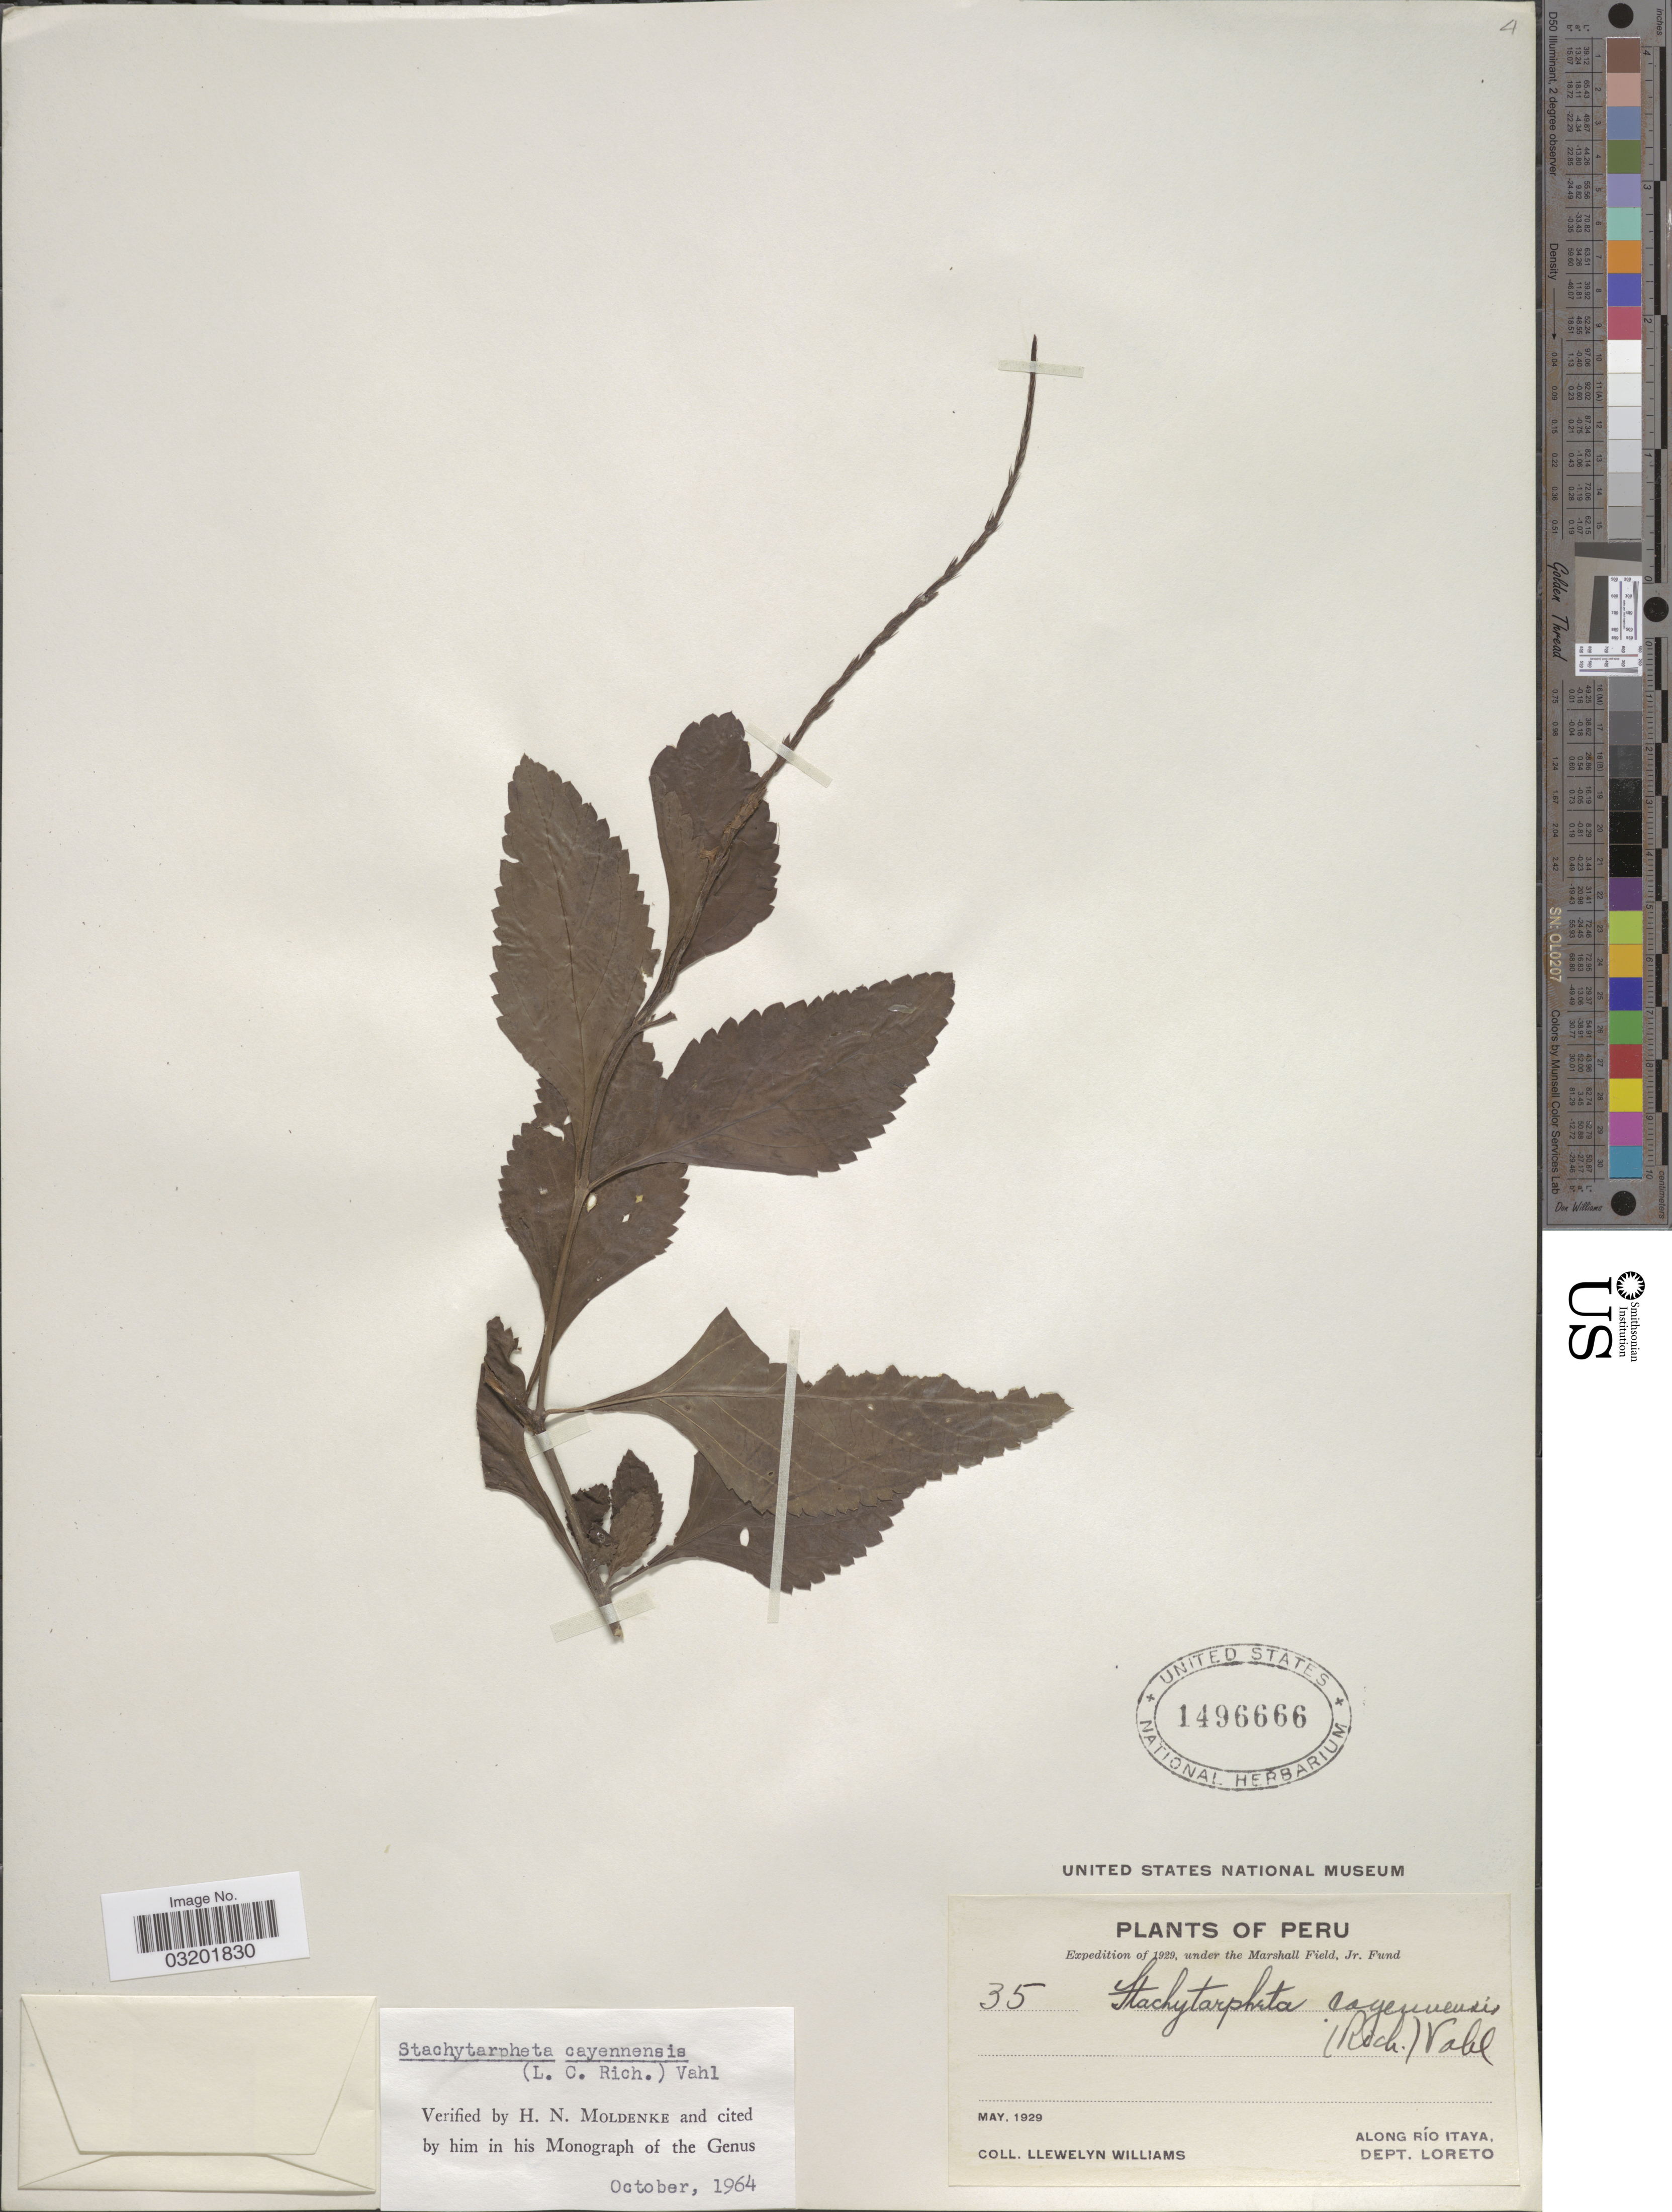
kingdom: Plantae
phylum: Tracheophyta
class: Magnoliopsida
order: Lamiales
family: Verbenaceae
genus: Stachytarpheta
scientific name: Stachytarpheta cayennensis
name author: (Rich.) Vahl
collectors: Ll. Williams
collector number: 35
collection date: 1929-05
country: Peru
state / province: Loreto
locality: Along Río Itaya, Dept. Loreto.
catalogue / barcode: US 1496666